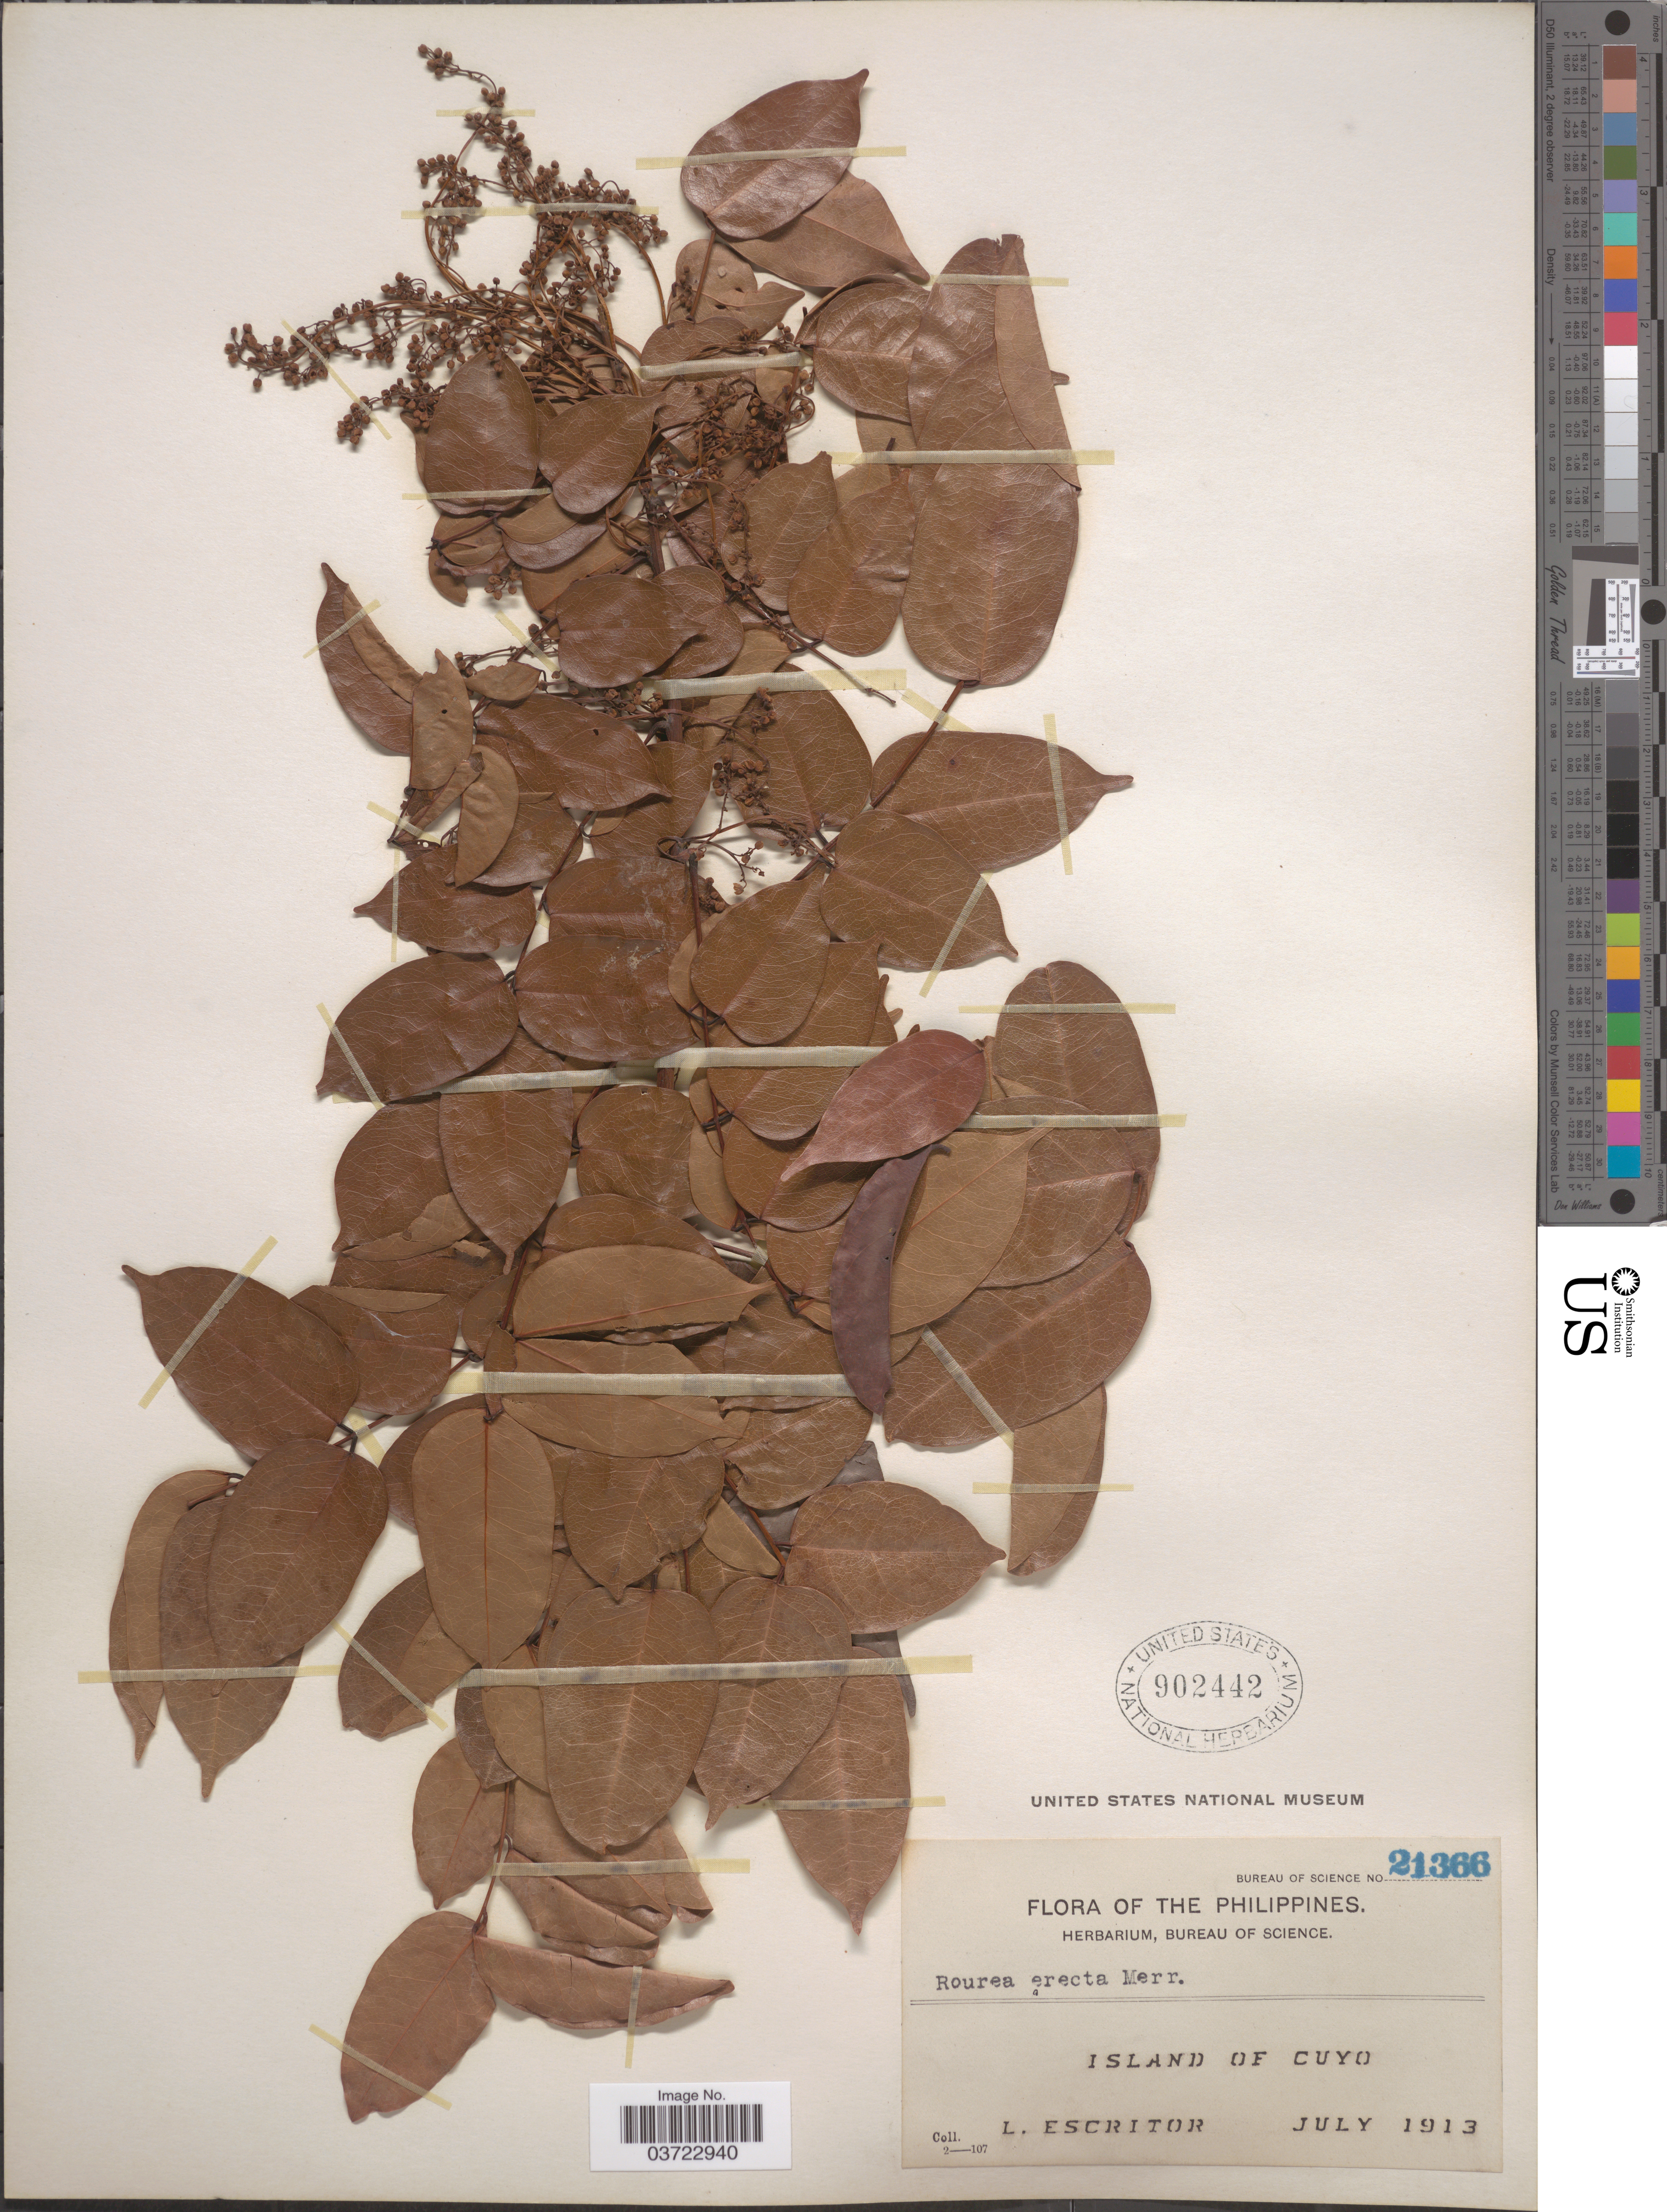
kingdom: Plantae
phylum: Tracheophyta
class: Magnoliopsida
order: Oxalidales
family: Connaraceae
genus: Rourea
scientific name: Rourea erecta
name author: (Blanco) Merr.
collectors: L. Escritor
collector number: Bureau of Science 21366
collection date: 1913-07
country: Philippines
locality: Island of Cuyo.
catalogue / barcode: US 902442